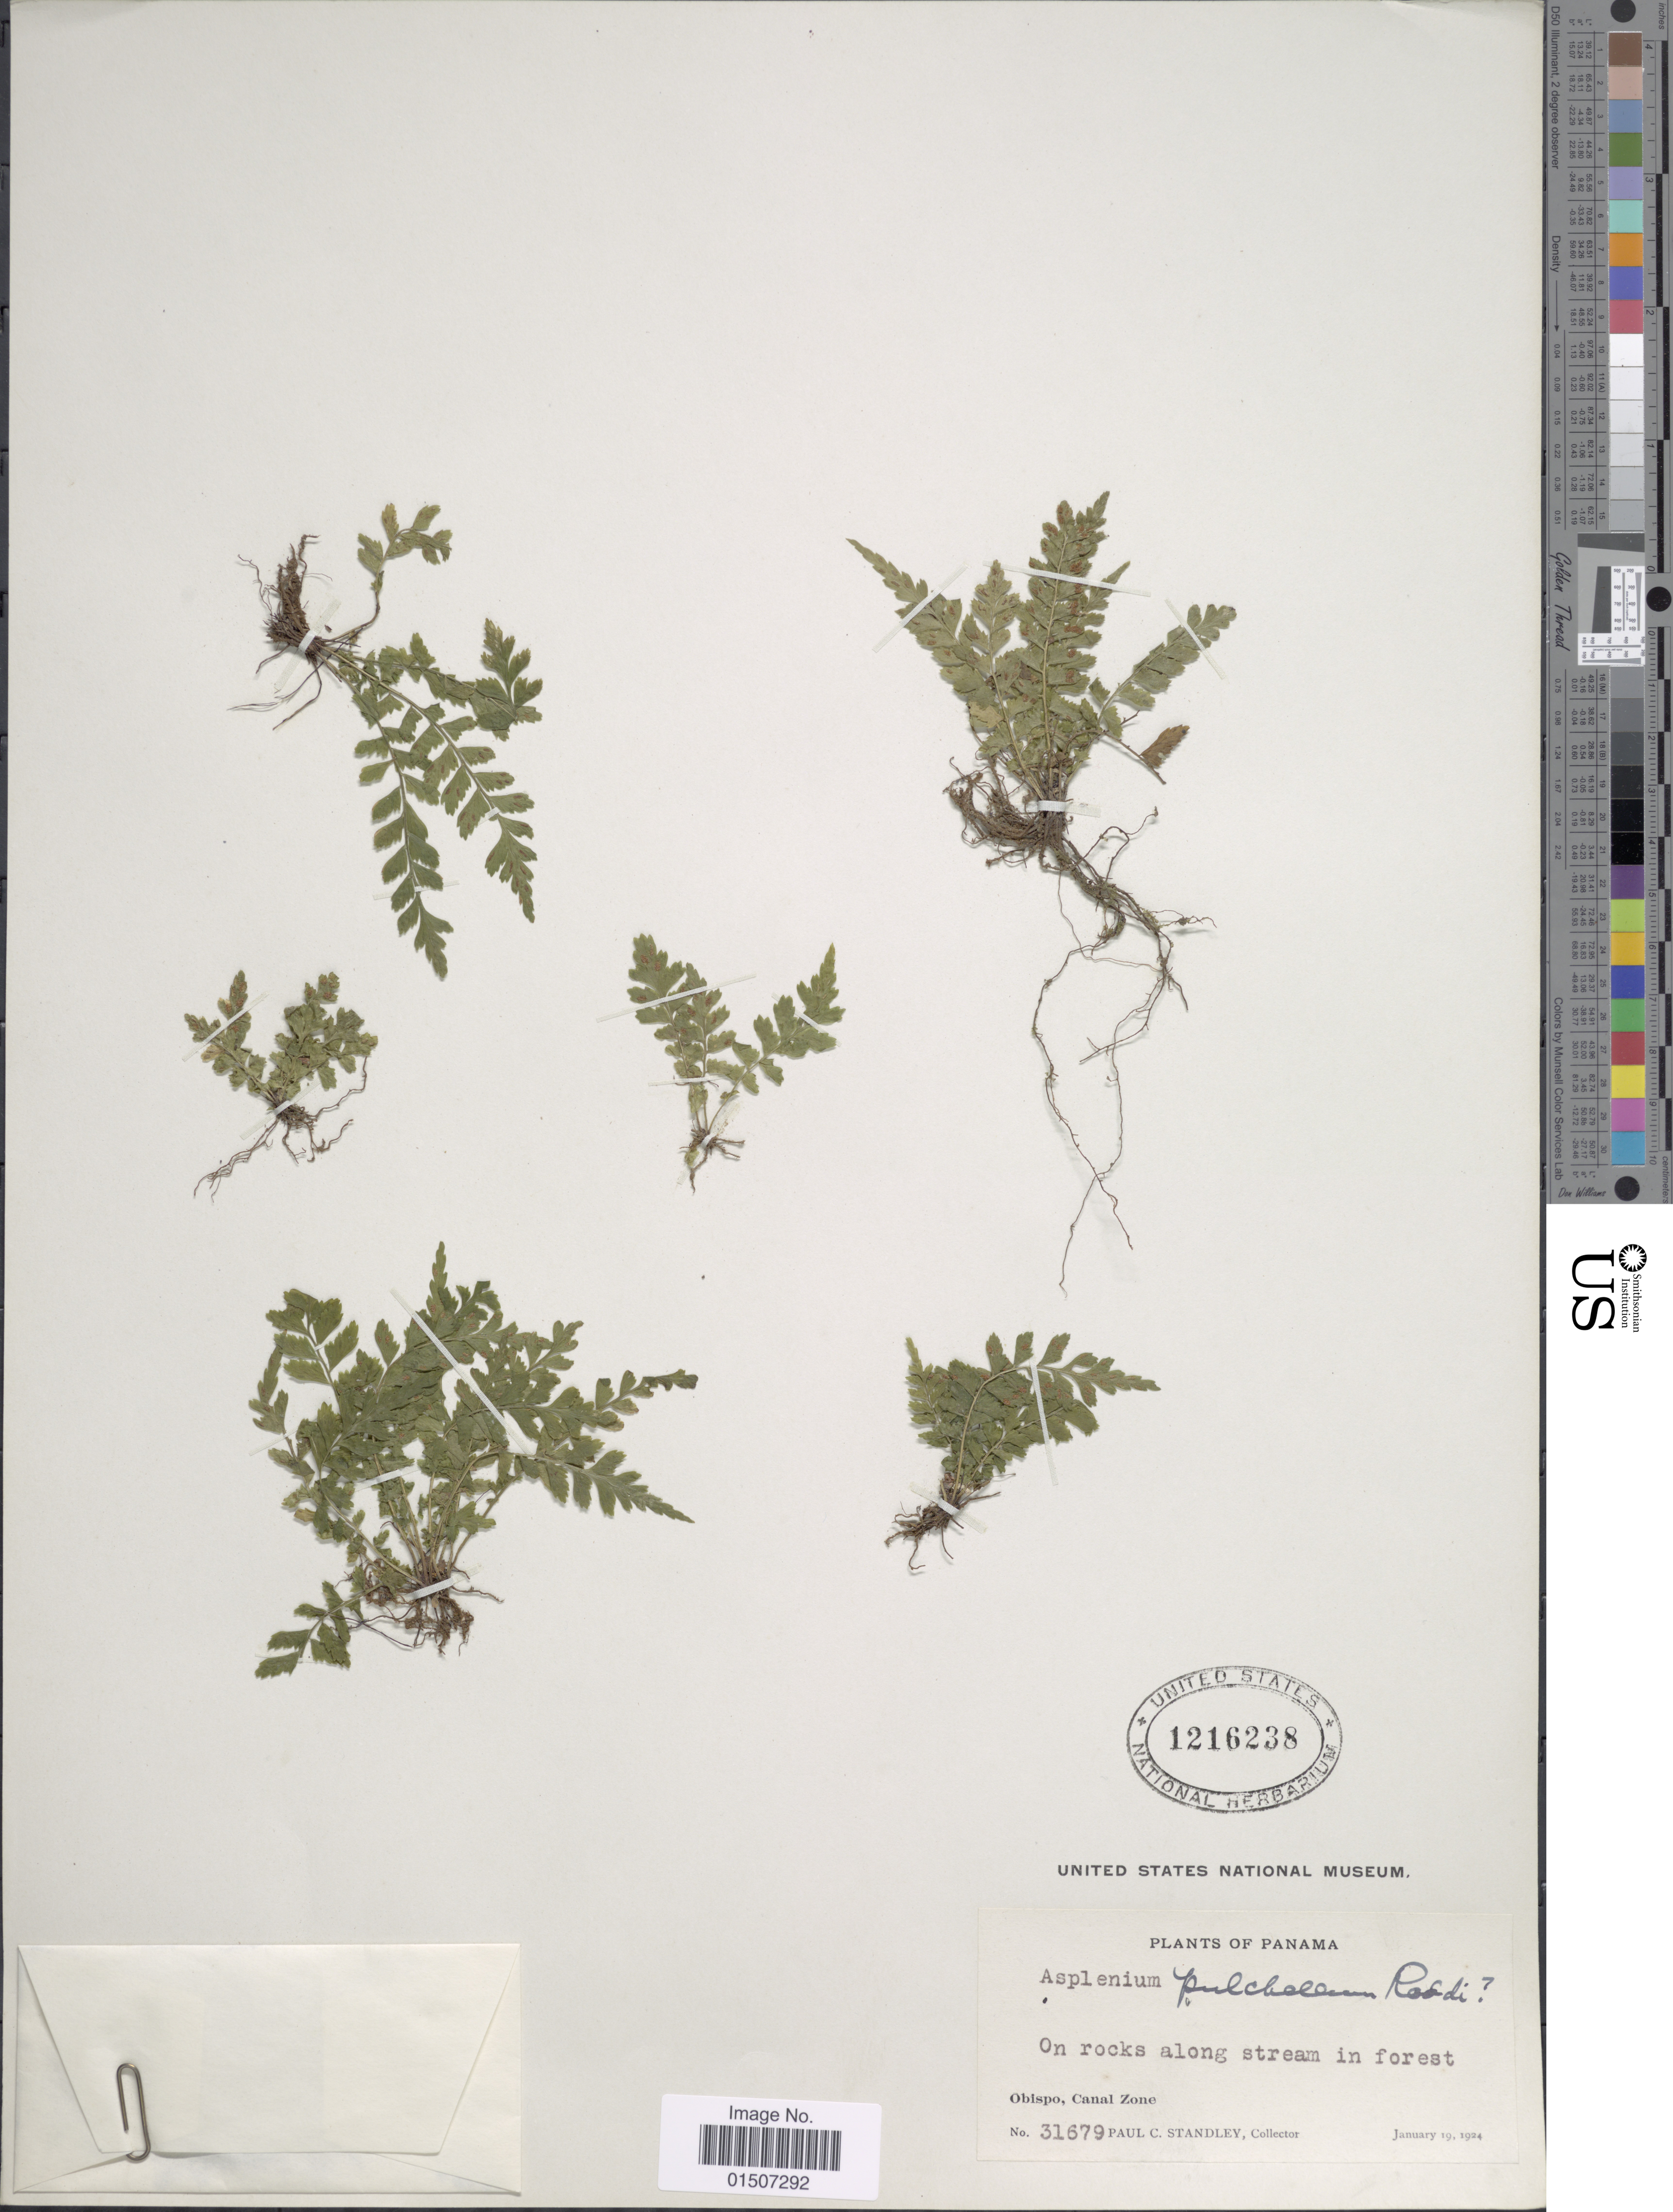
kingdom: Plantae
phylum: Tracheophyta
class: Polypodiopsida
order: Polypodiales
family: Aspleniaceae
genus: Asplenium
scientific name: Asplenium otites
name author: Link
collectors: P. C. Standley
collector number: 31679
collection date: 1924-01-19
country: Panama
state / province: Colón / Panamá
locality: On rocks along stream in forest, Obispo, Canal Zone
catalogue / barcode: US 1216238